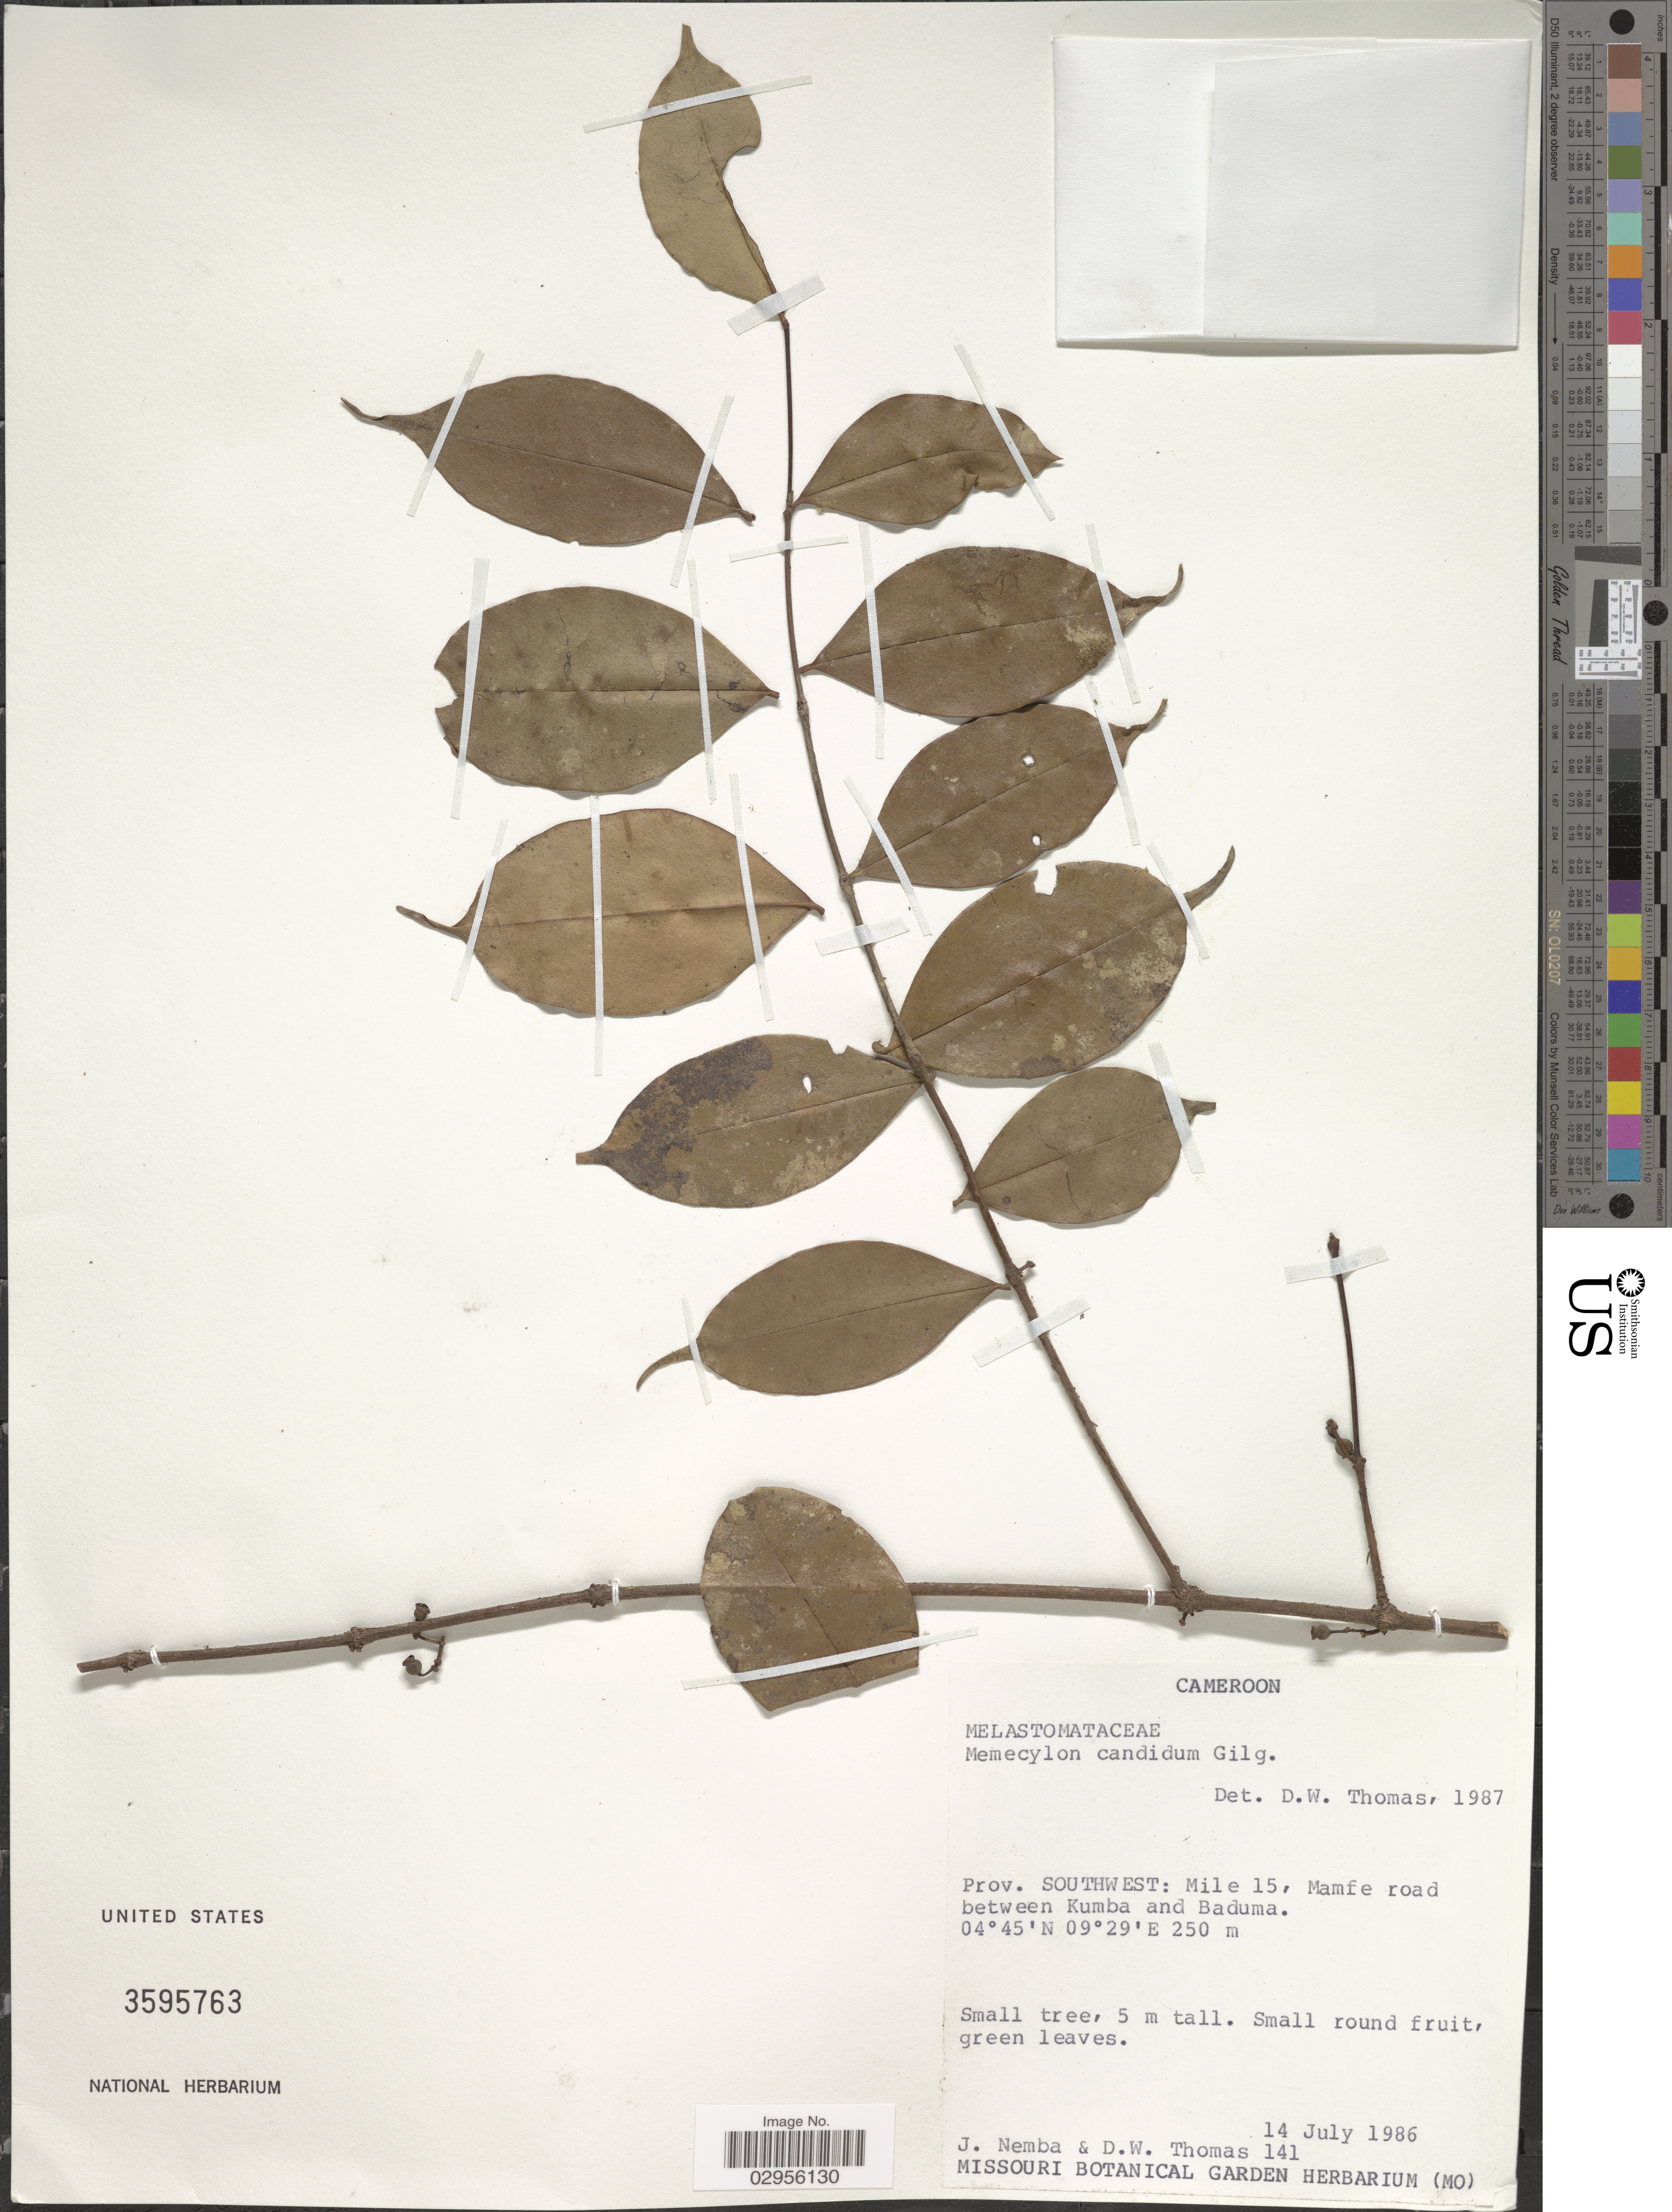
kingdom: Plantae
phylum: Tracheophyta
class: Magnoliopsida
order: Myrtales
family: Melastomataceae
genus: Memecylon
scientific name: Memecylon candidum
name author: Gilg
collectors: J. Nemba & D. W. Thomas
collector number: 141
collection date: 1986-07-14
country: Cameroon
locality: Prov. Southwest: Mile 15, Mamfe road between Kumba and Baduma.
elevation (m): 250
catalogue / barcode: US 3595763